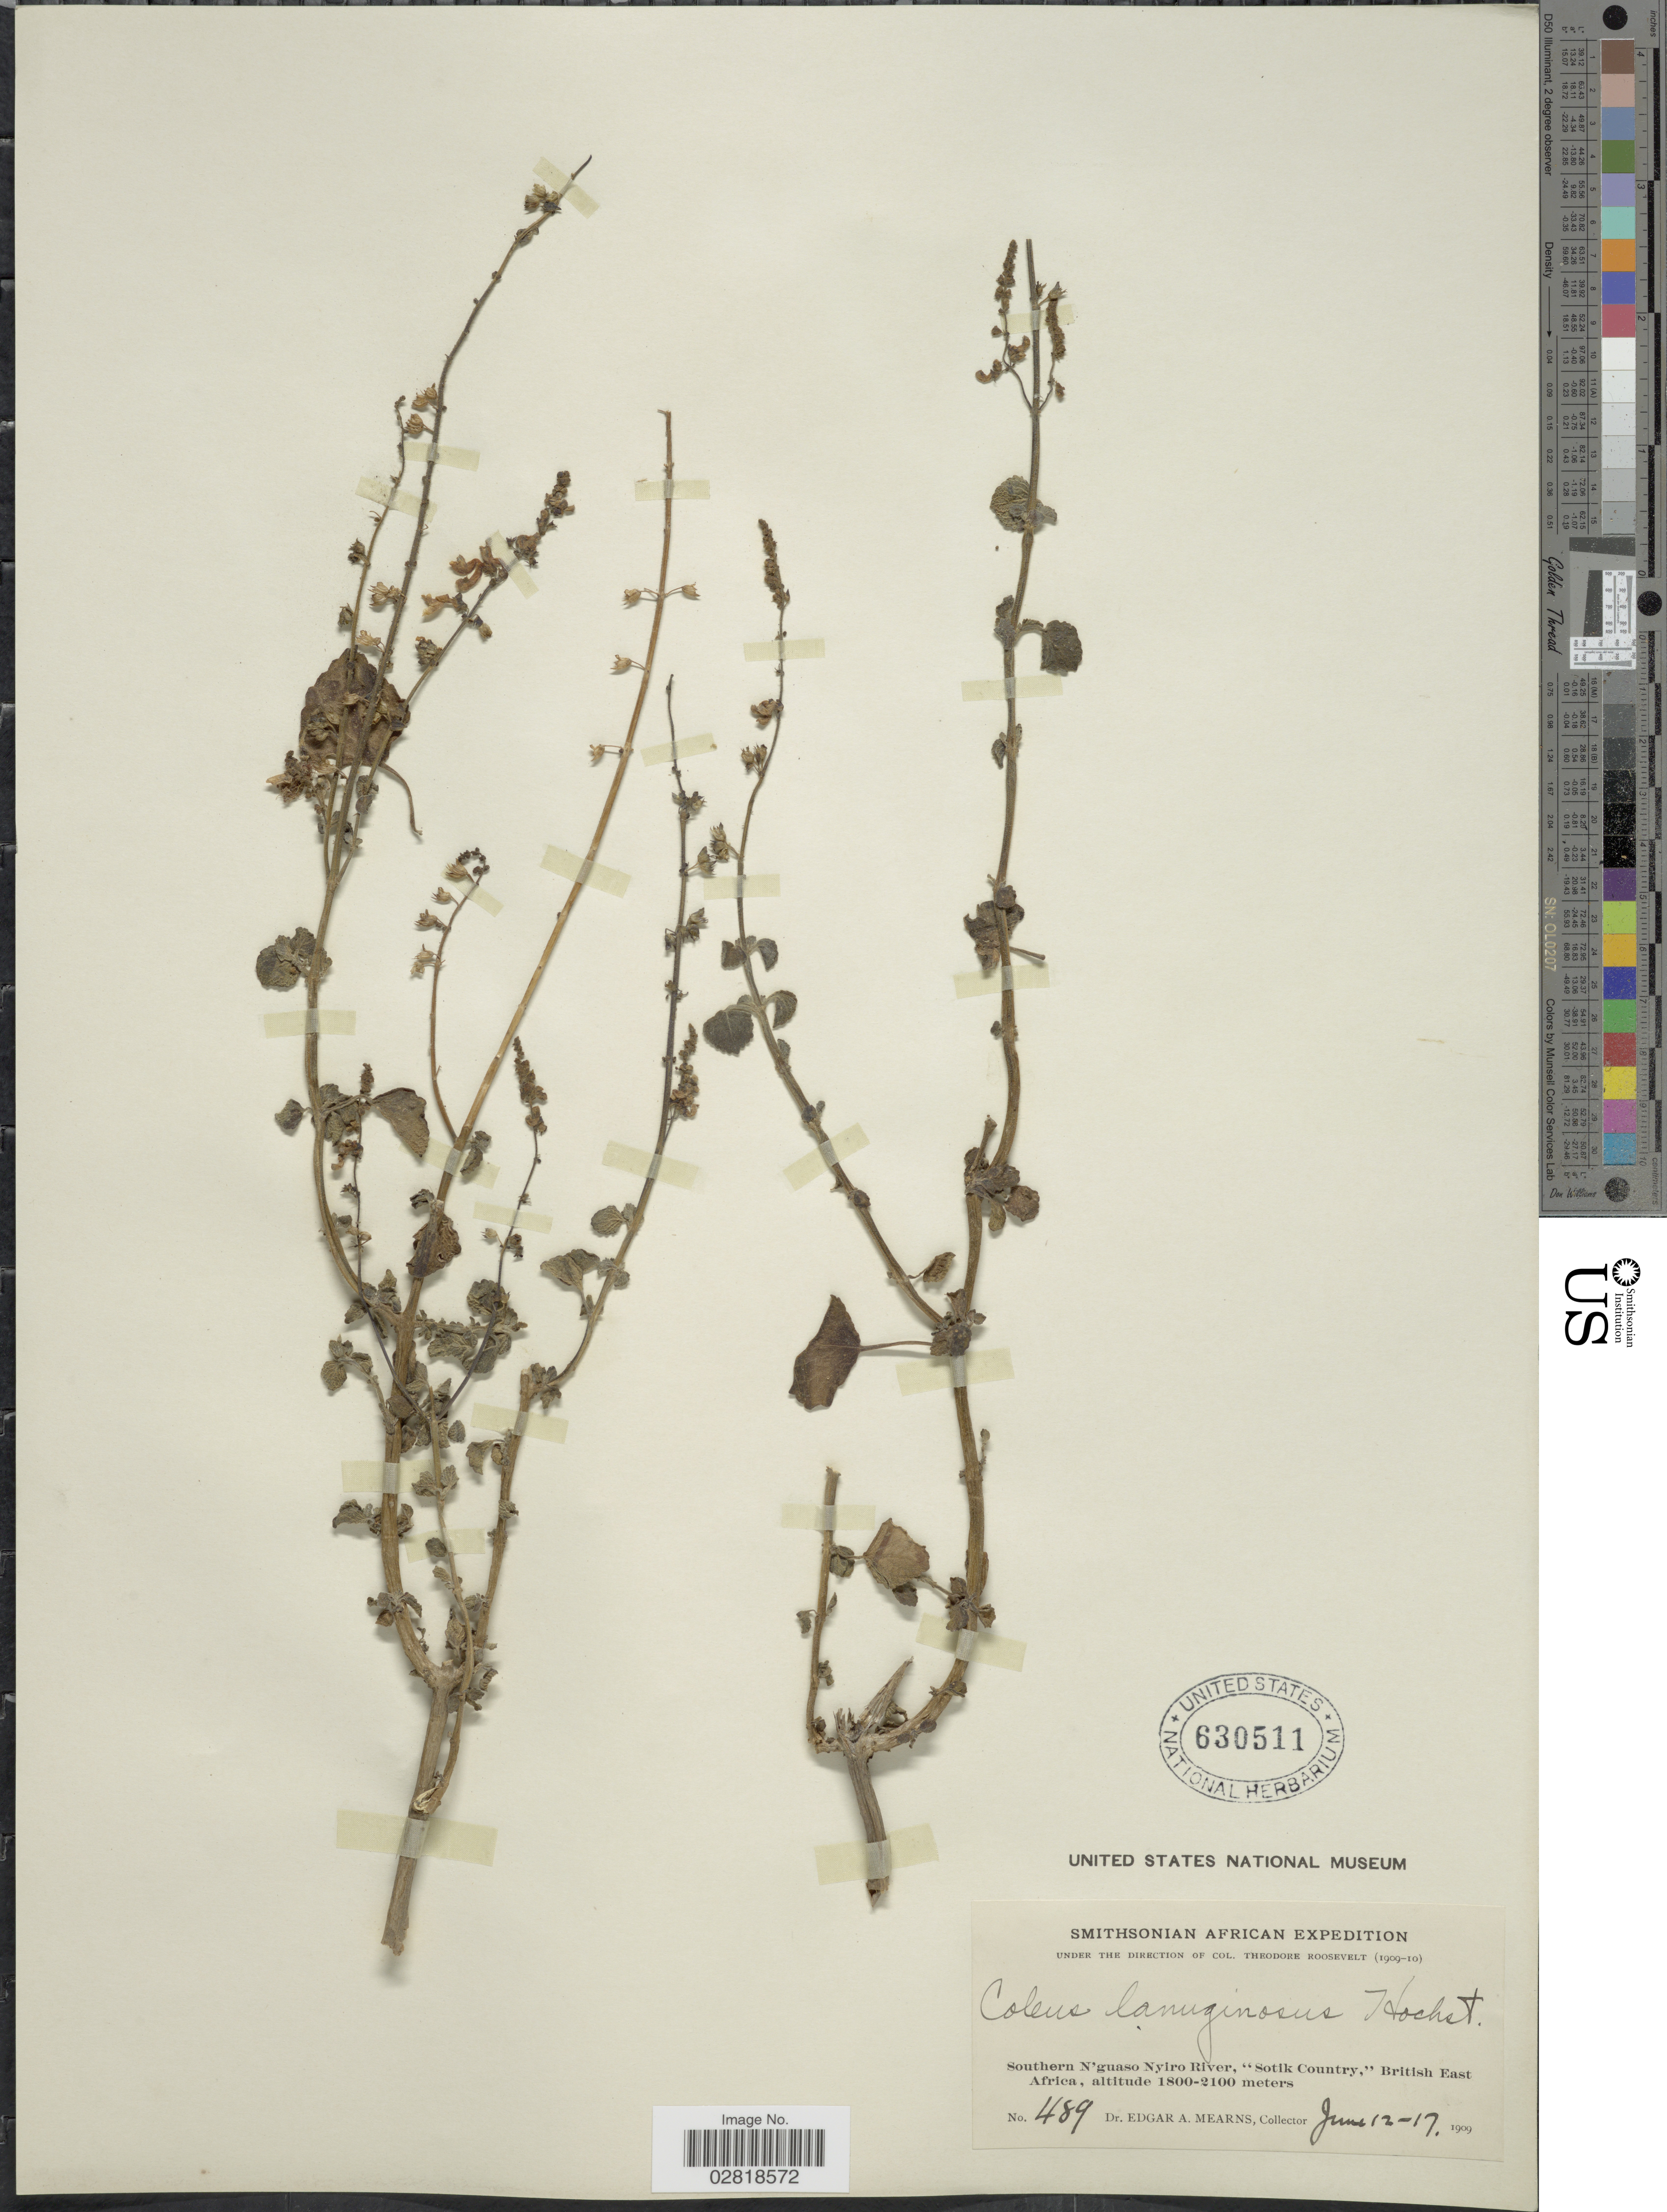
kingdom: Plantae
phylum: Tracheophyta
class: Magnoliopsida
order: Lamiales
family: Lamiaceae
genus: Plectranthus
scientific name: Plectranthus lanuginosus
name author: (Hochst. ex Benth.) Agnew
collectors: E. A. Mearns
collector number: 489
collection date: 1909-06-12/1909-06-17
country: Kenya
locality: Southern N'guaso Nyiro River, "Sotik Country", British East Africa.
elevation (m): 1800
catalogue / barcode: US 630511